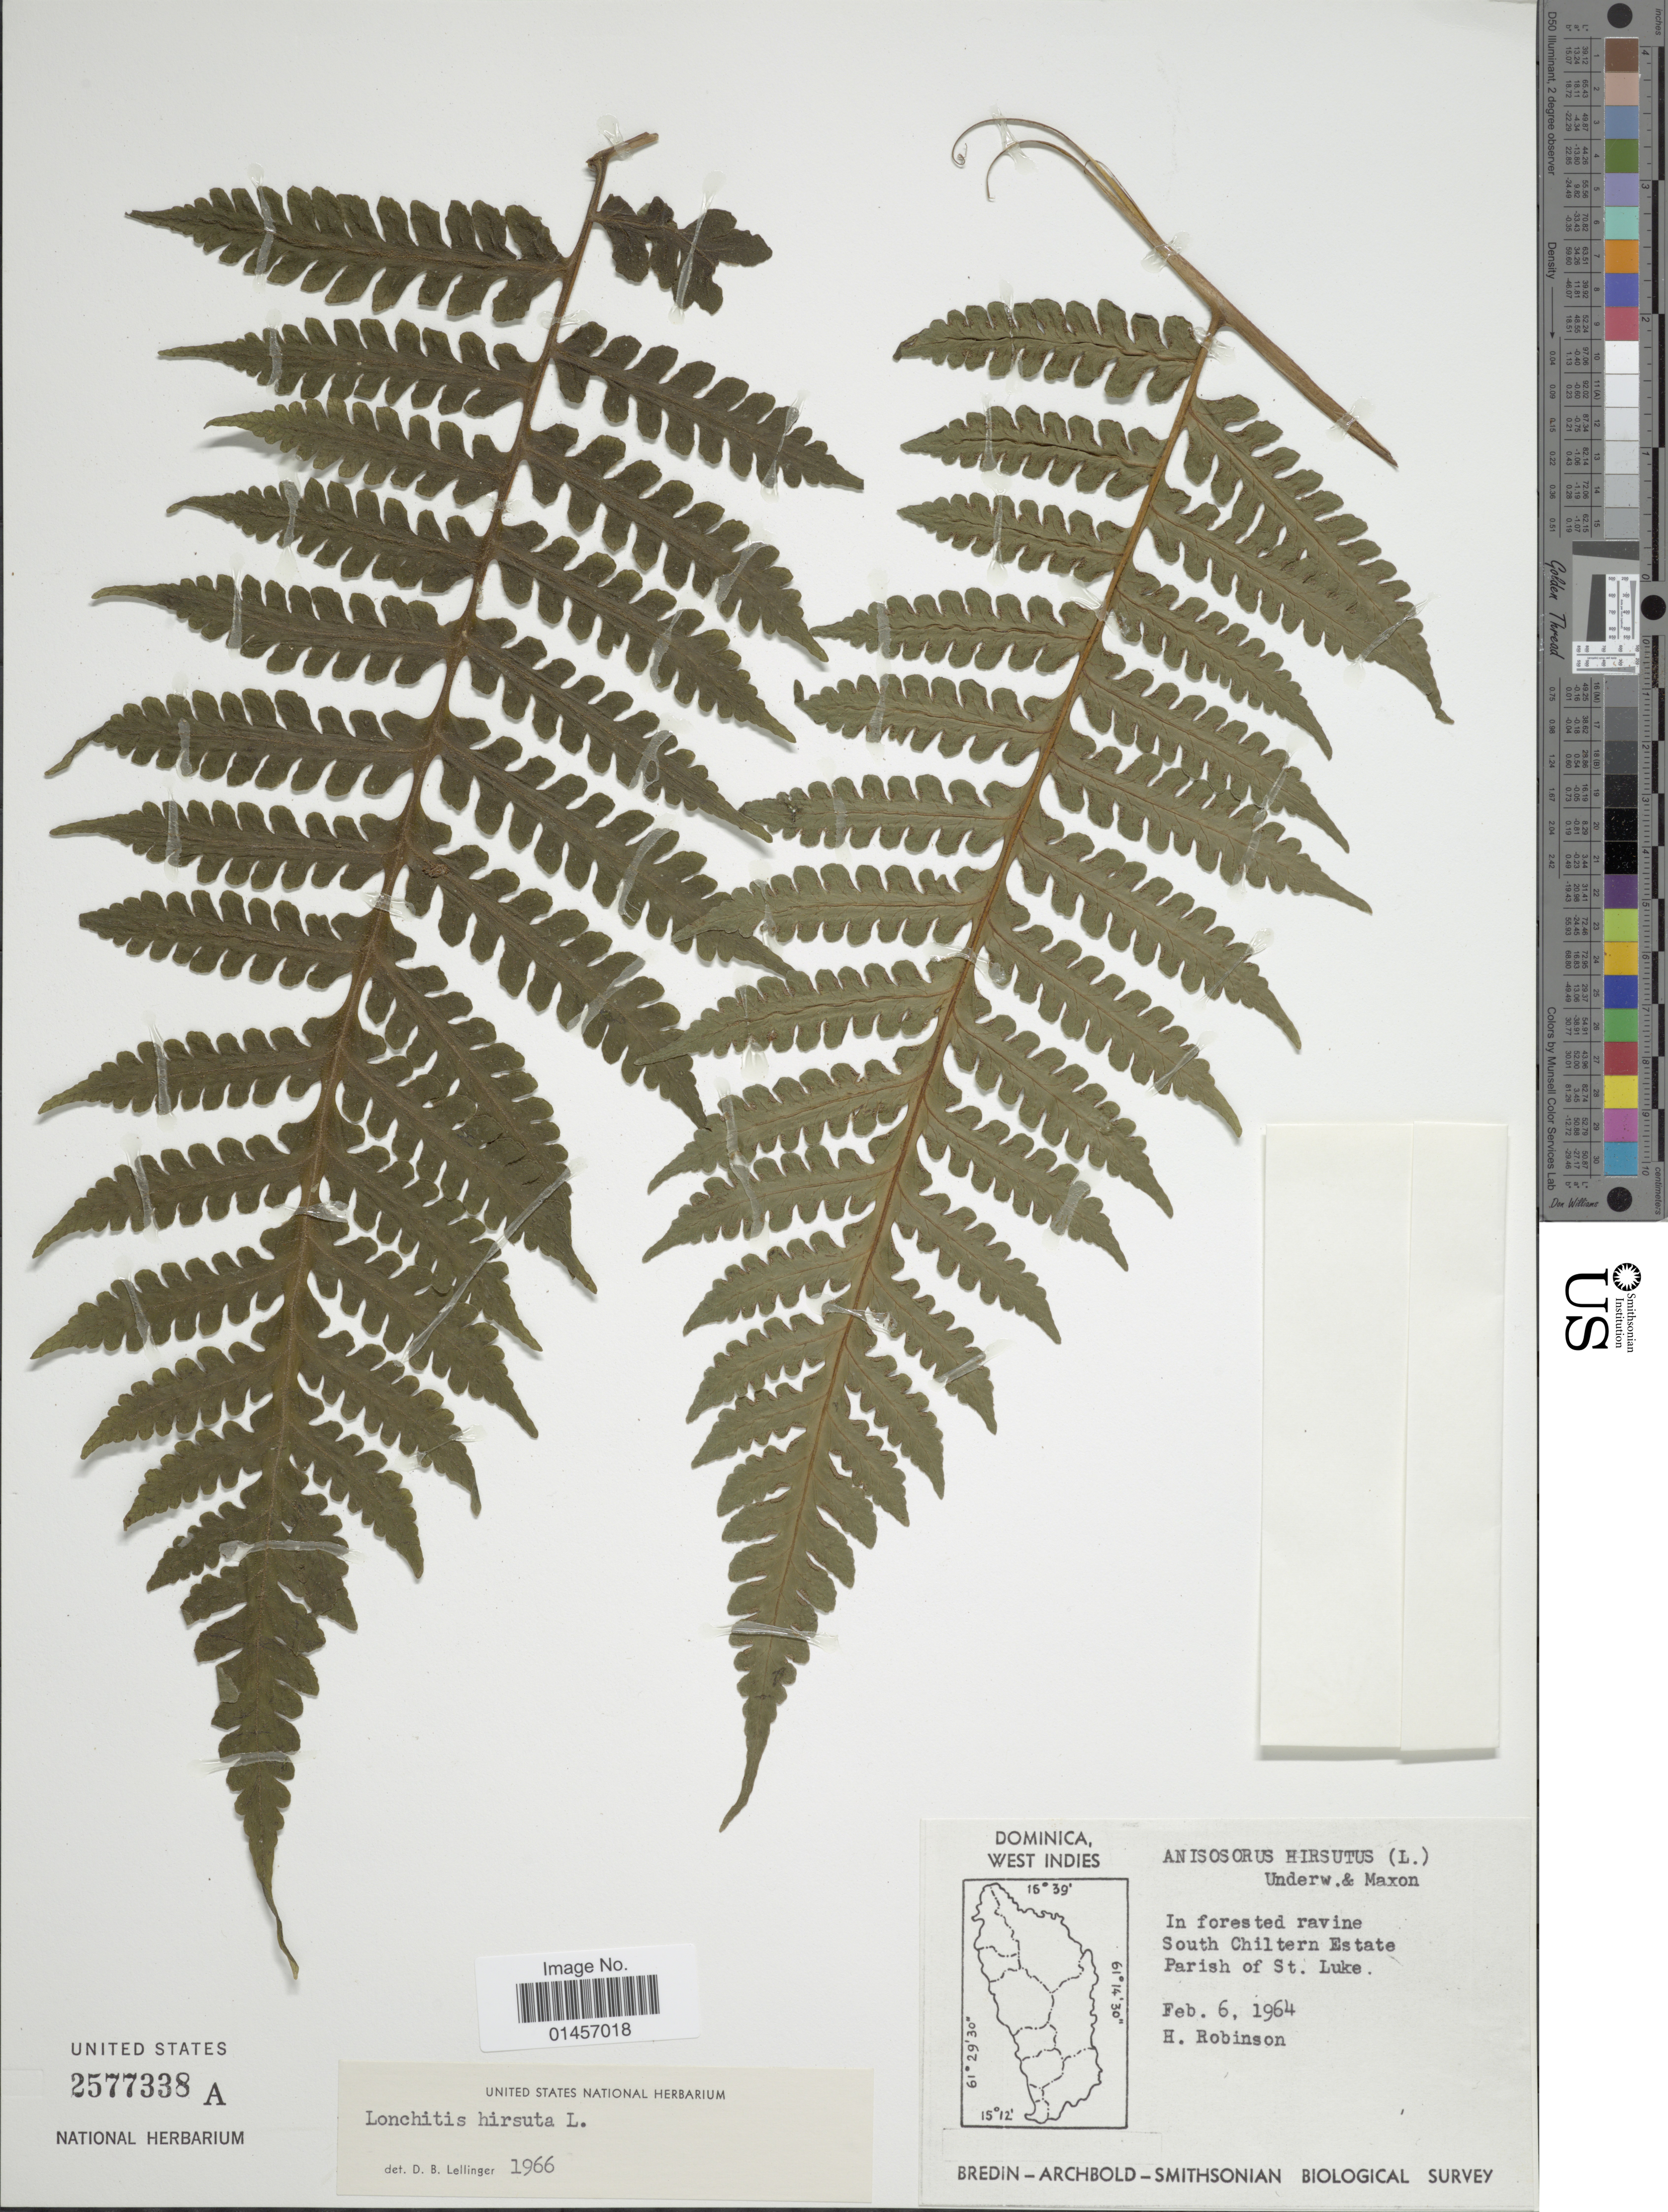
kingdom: Plantae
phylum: Tracheophyta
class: Polypodiopsida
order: Polypodiales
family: Lonchitidaceae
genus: Lonchitis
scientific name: Lonchitis hirsuta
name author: L.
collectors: H. Robinson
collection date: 1964-02-06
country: Dominica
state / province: St. Luke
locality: Dominica, West Indies, in forested ravine South Chiltern Estate Parish of St. Luke.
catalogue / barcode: US 2577338A